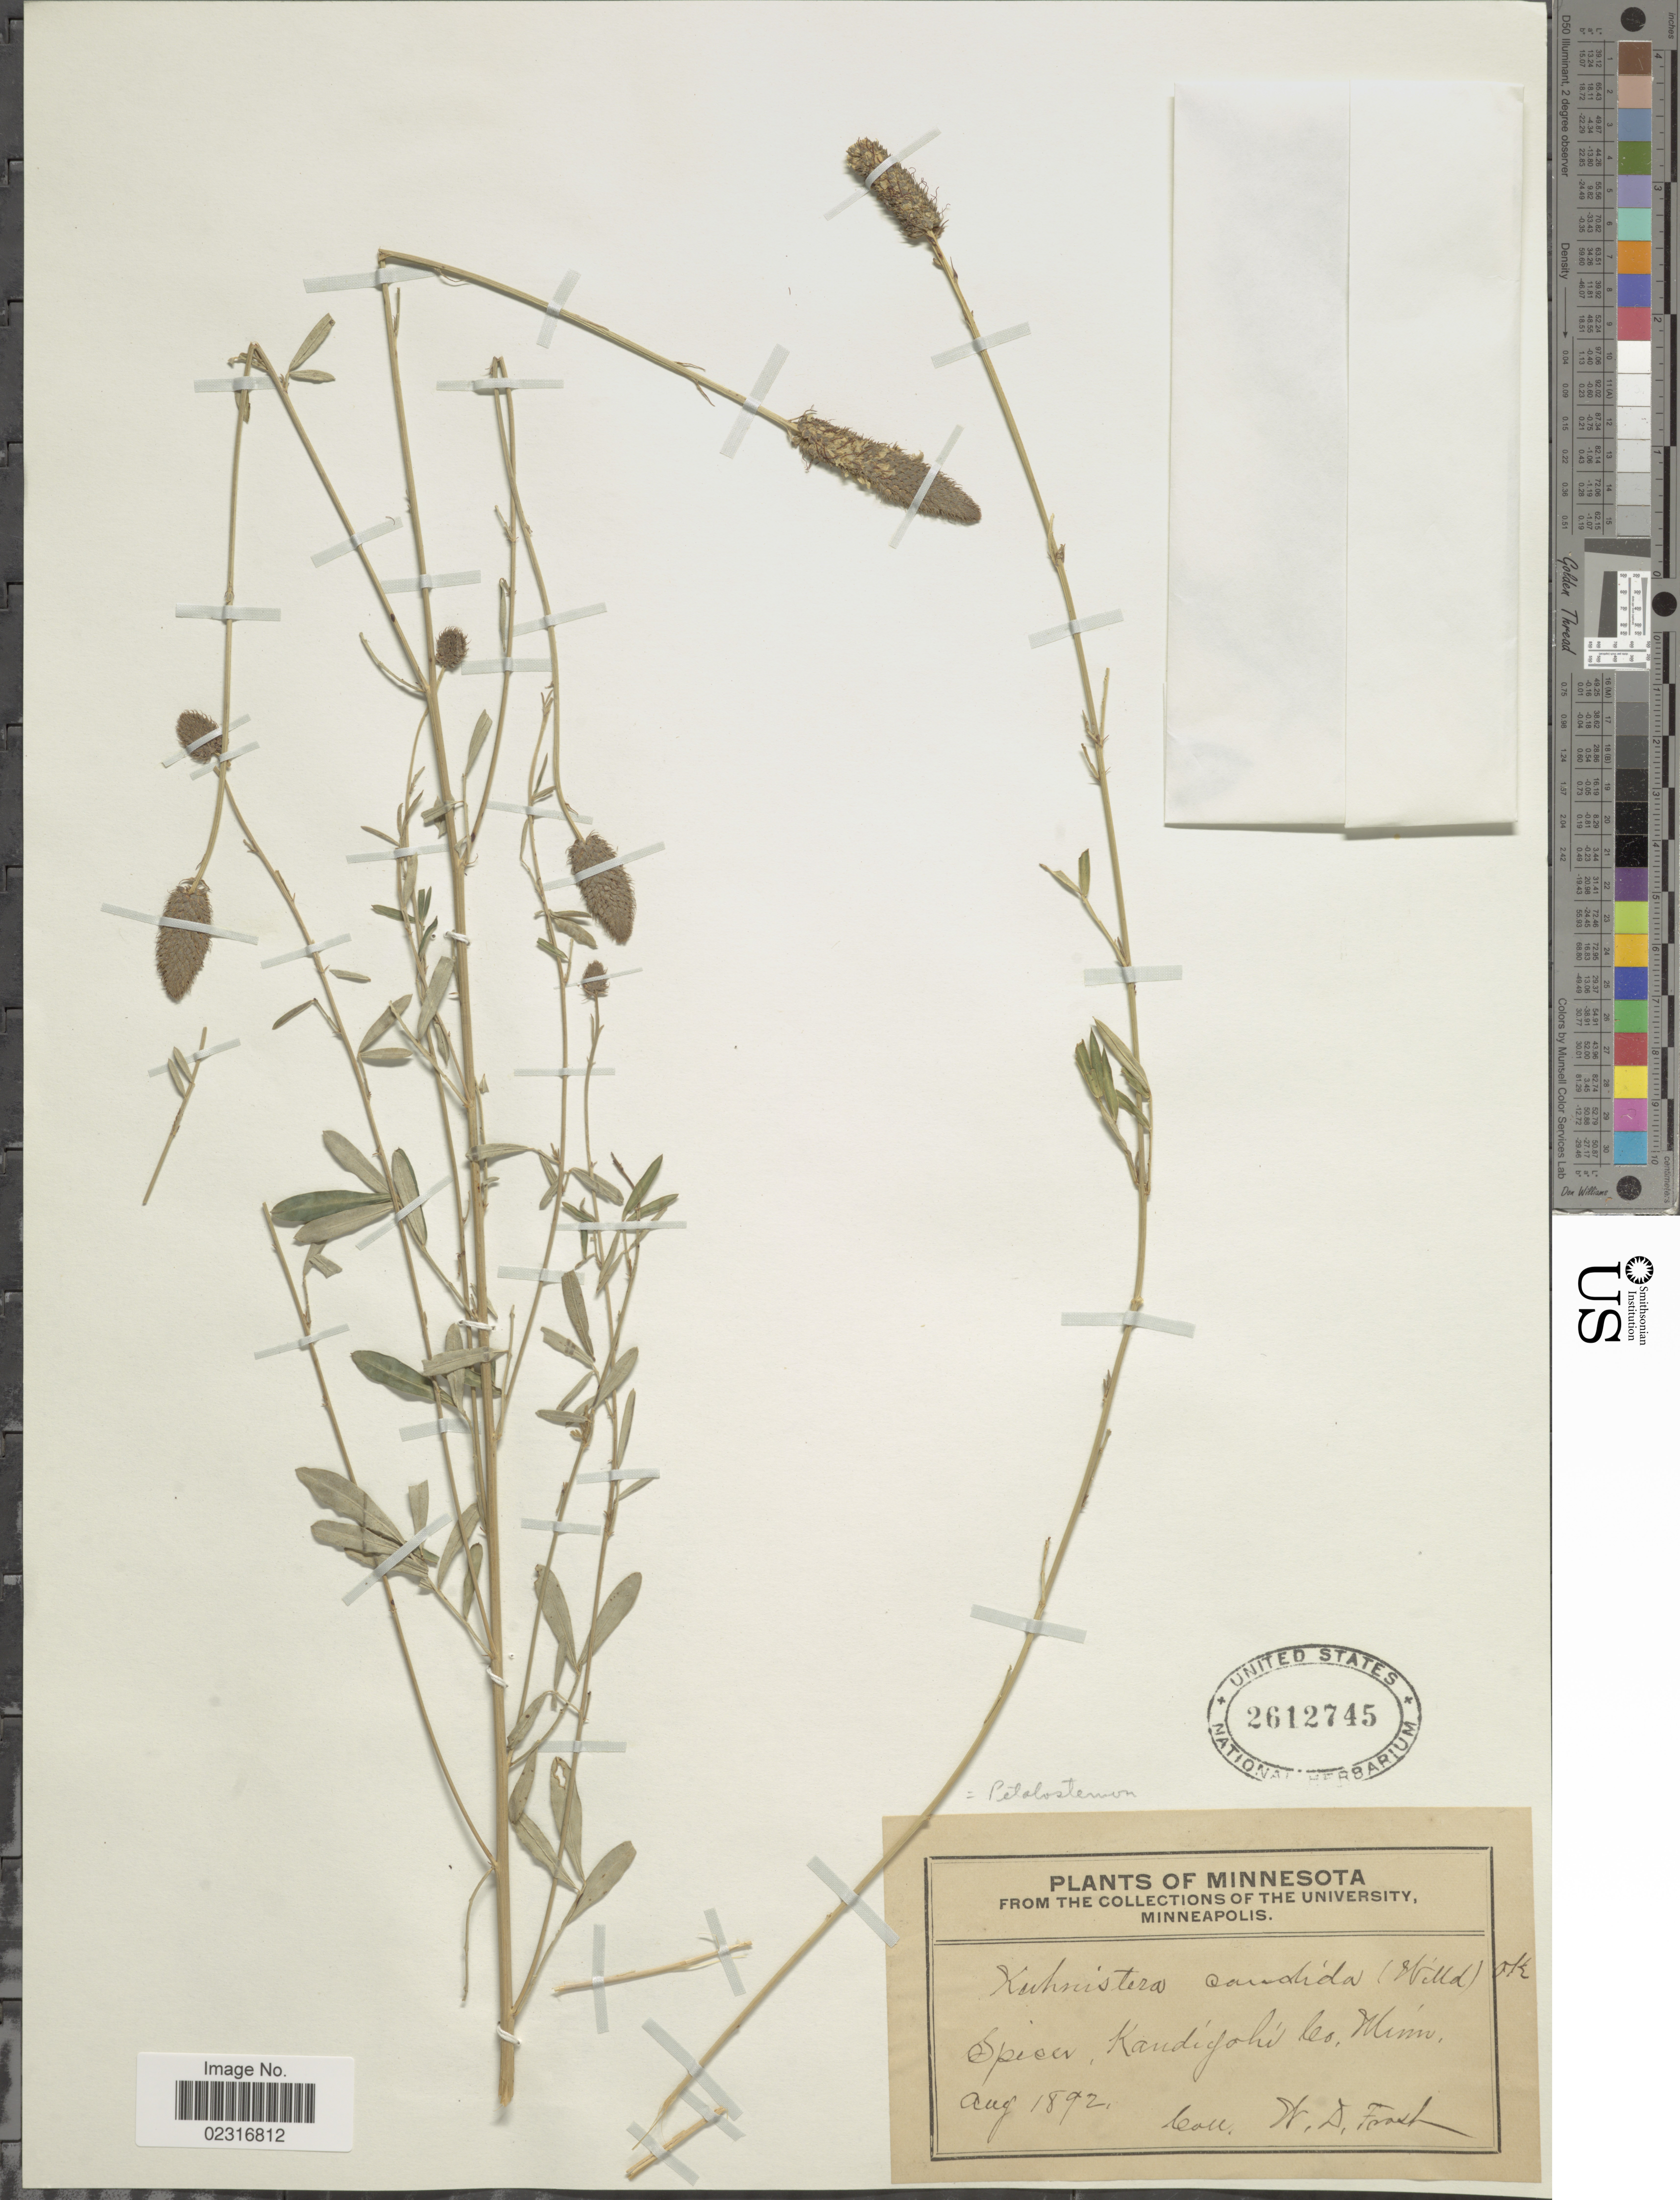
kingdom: Plantae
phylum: Tracheophyta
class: Magnoliopsida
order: Fabales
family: Fabaceae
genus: Dalea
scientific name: Dalea candida var. candida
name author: Michx. ex Willd.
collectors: W. Frost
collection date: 1892-08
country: United States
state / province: Minnesota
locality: Spicer, Kandiyohi Co., Minn.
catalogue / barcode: US 2612745